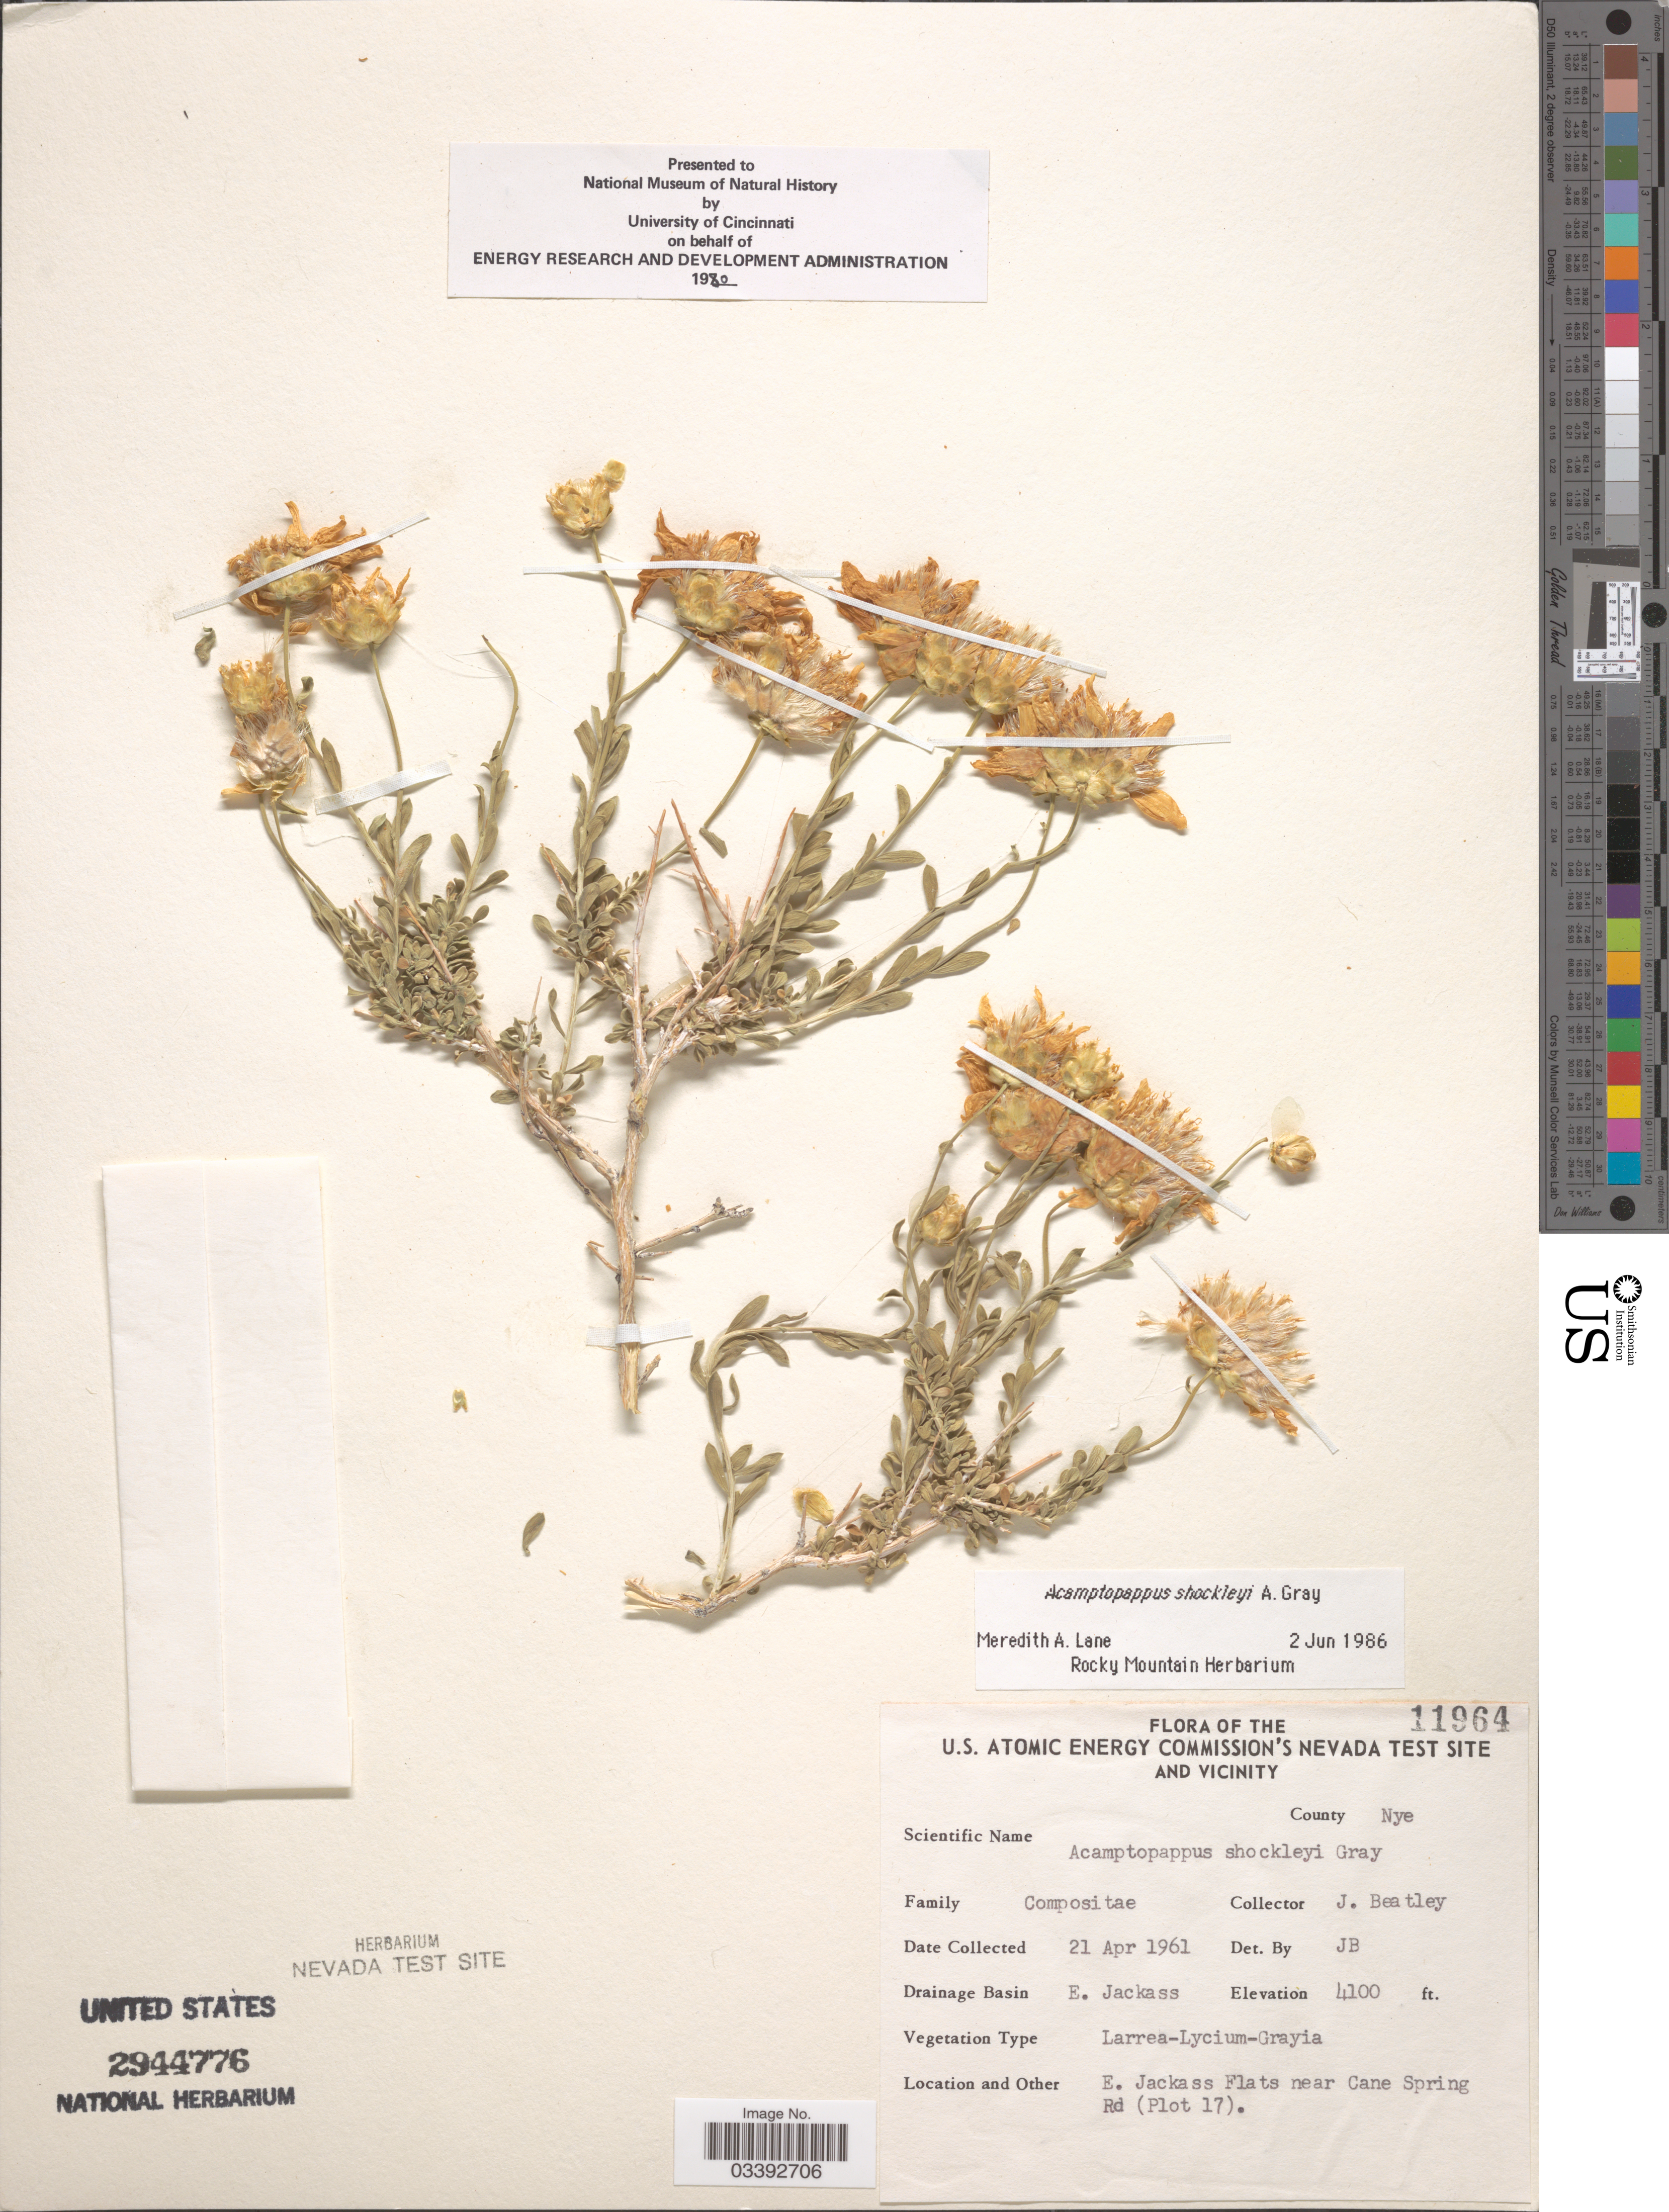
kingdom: Plantae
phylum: Tracheophyta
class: Magnoliopsida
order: Asterales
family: Asteraceae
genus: Acamptopappus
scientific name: Acamptopappus shockleyi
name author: A. Gray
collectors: J. C. Beatley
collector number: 11964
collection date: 1961-04-21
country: United States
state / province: Nevada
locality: U.S. Atomic Energy Commission's Nevada Test Site and Vicinity. Drainage Basin E. Jackass. E. Jackass Flats near Cane Spring Rd (Plot 17).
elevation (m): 1250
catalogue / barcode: US 2944776